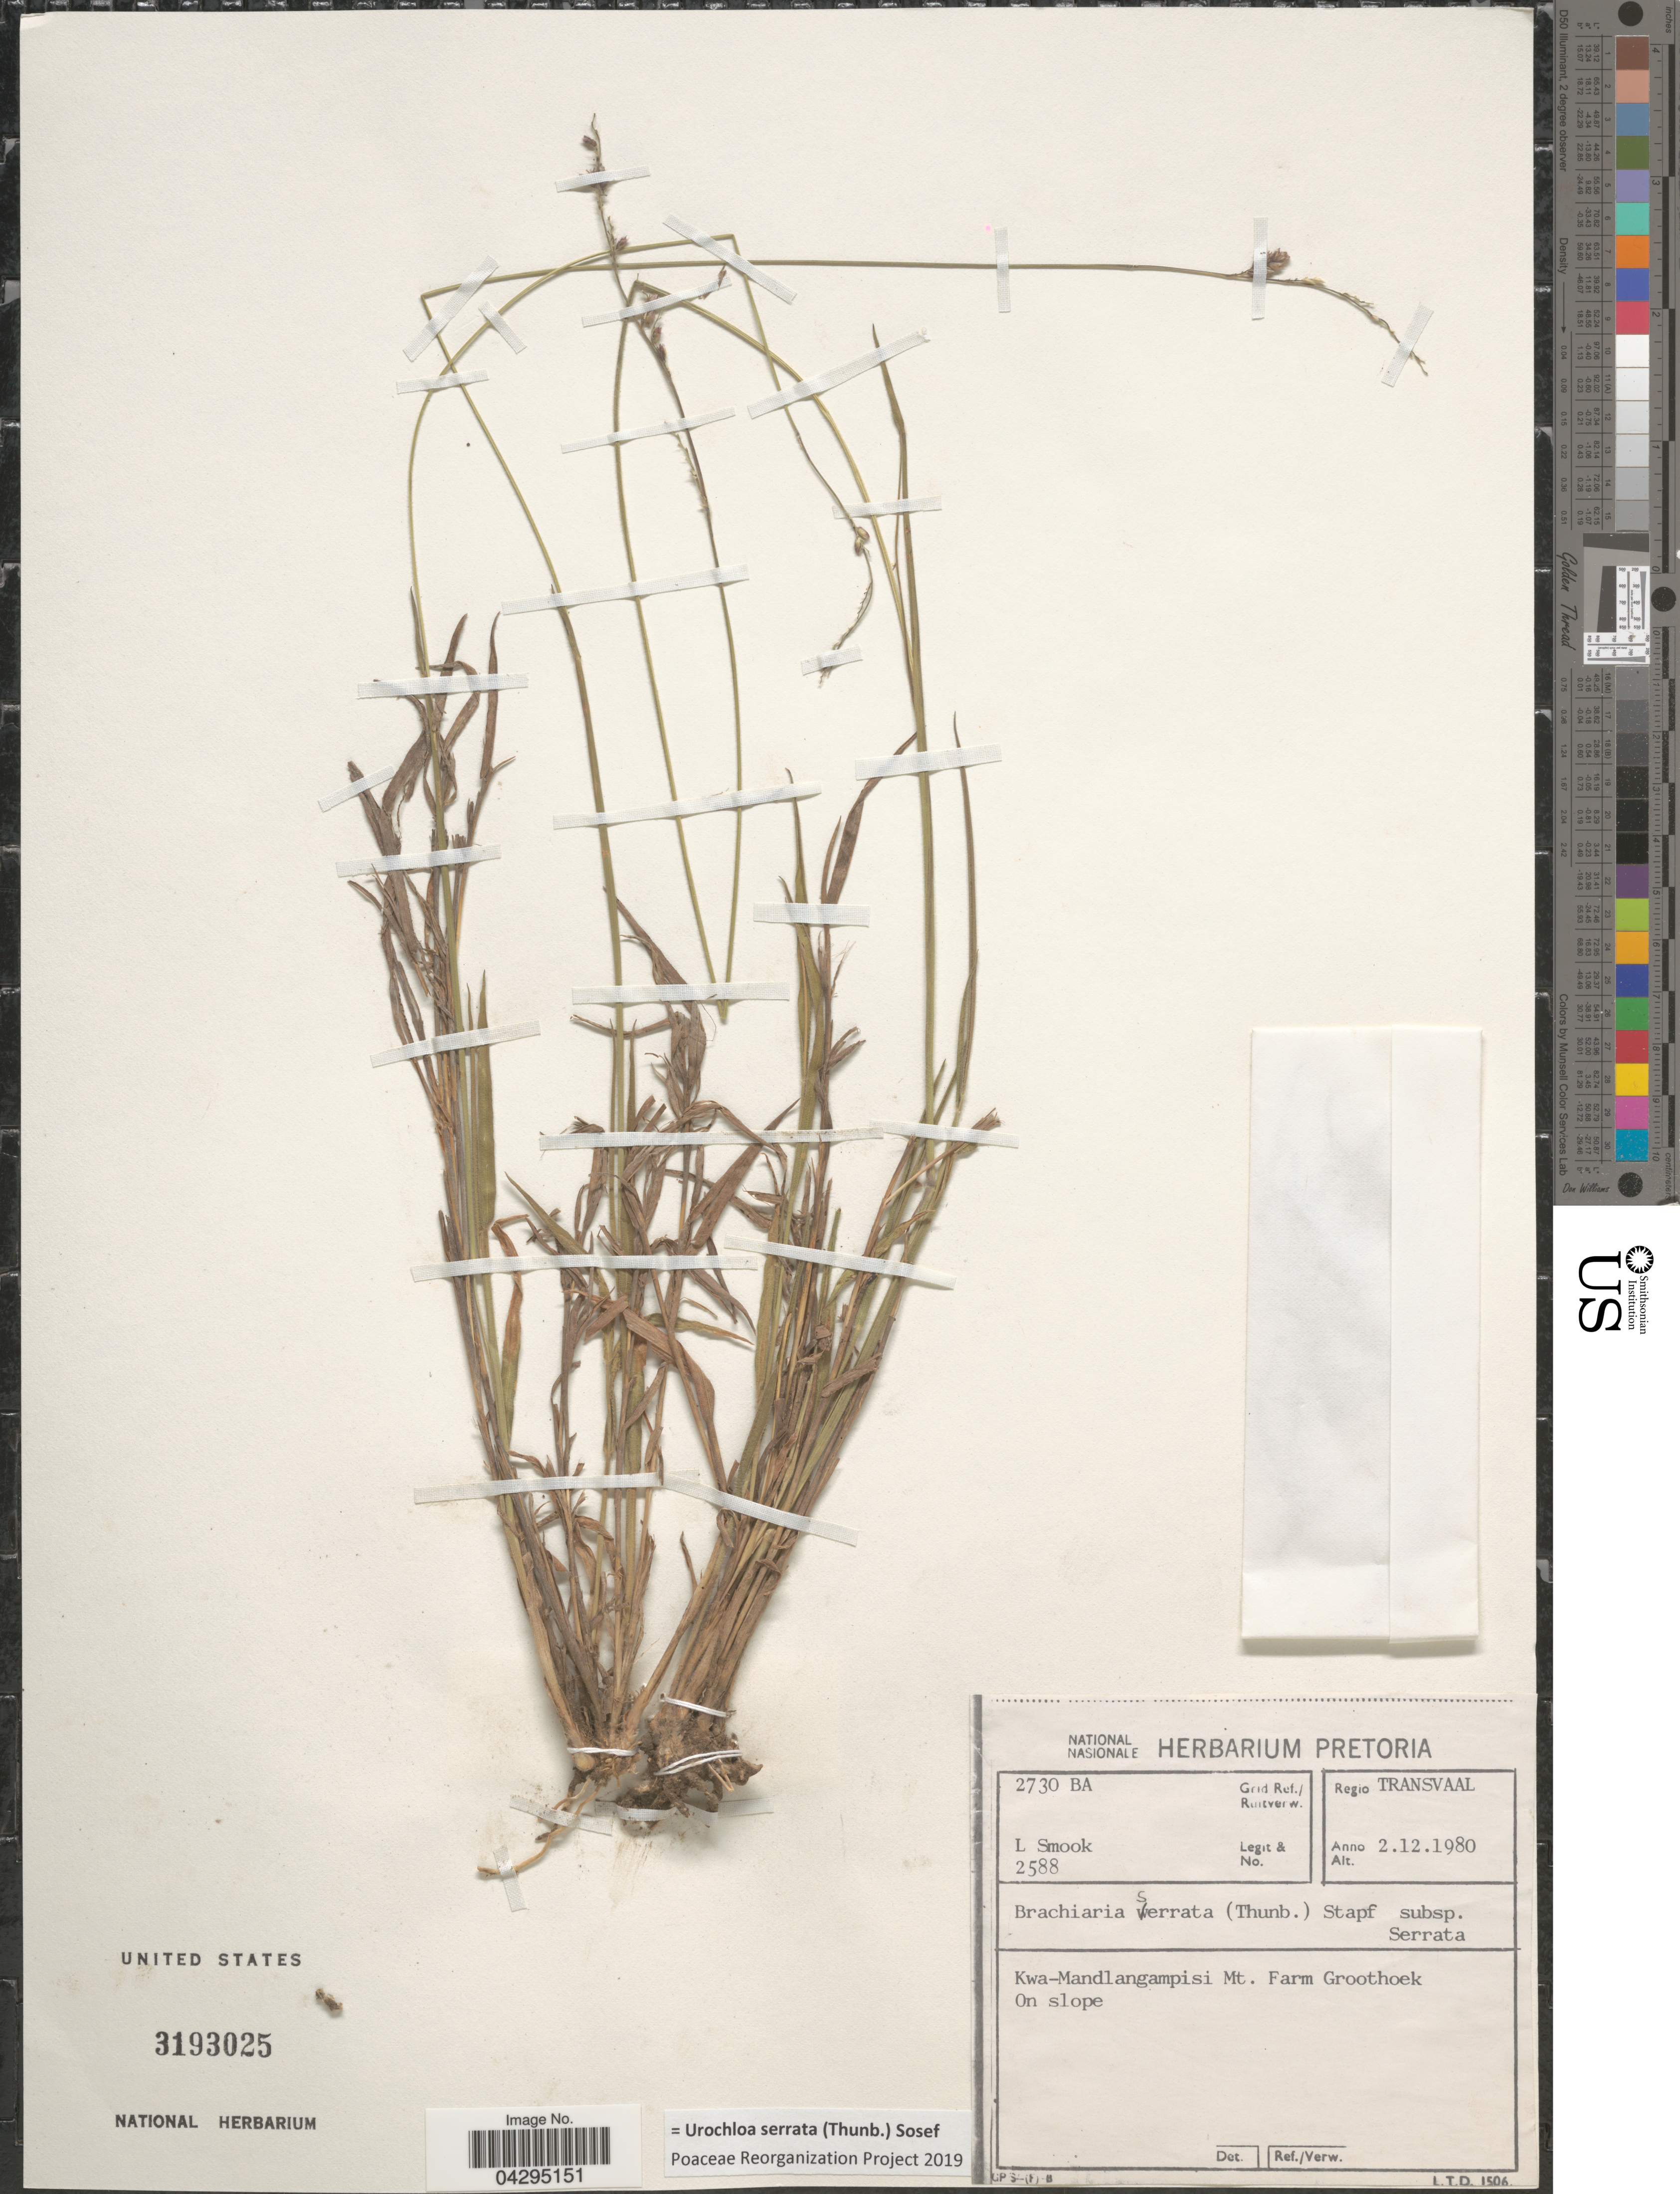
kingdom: Plantae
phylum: Tracheophyta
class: Liliopsida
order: Poales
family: Poaceae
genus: Urochloa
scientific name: Urochloa serrata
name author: (Thunb.) Sosef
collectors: L. Smook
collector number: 2588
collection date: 1980-12-02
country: South Africa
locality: Grid Ref./Ruitverw. 2730BA. Regio Transvaal. Kwa-Mandlangampisi Mt. Farm Groothoek. On slope.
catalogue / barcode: US 3193025